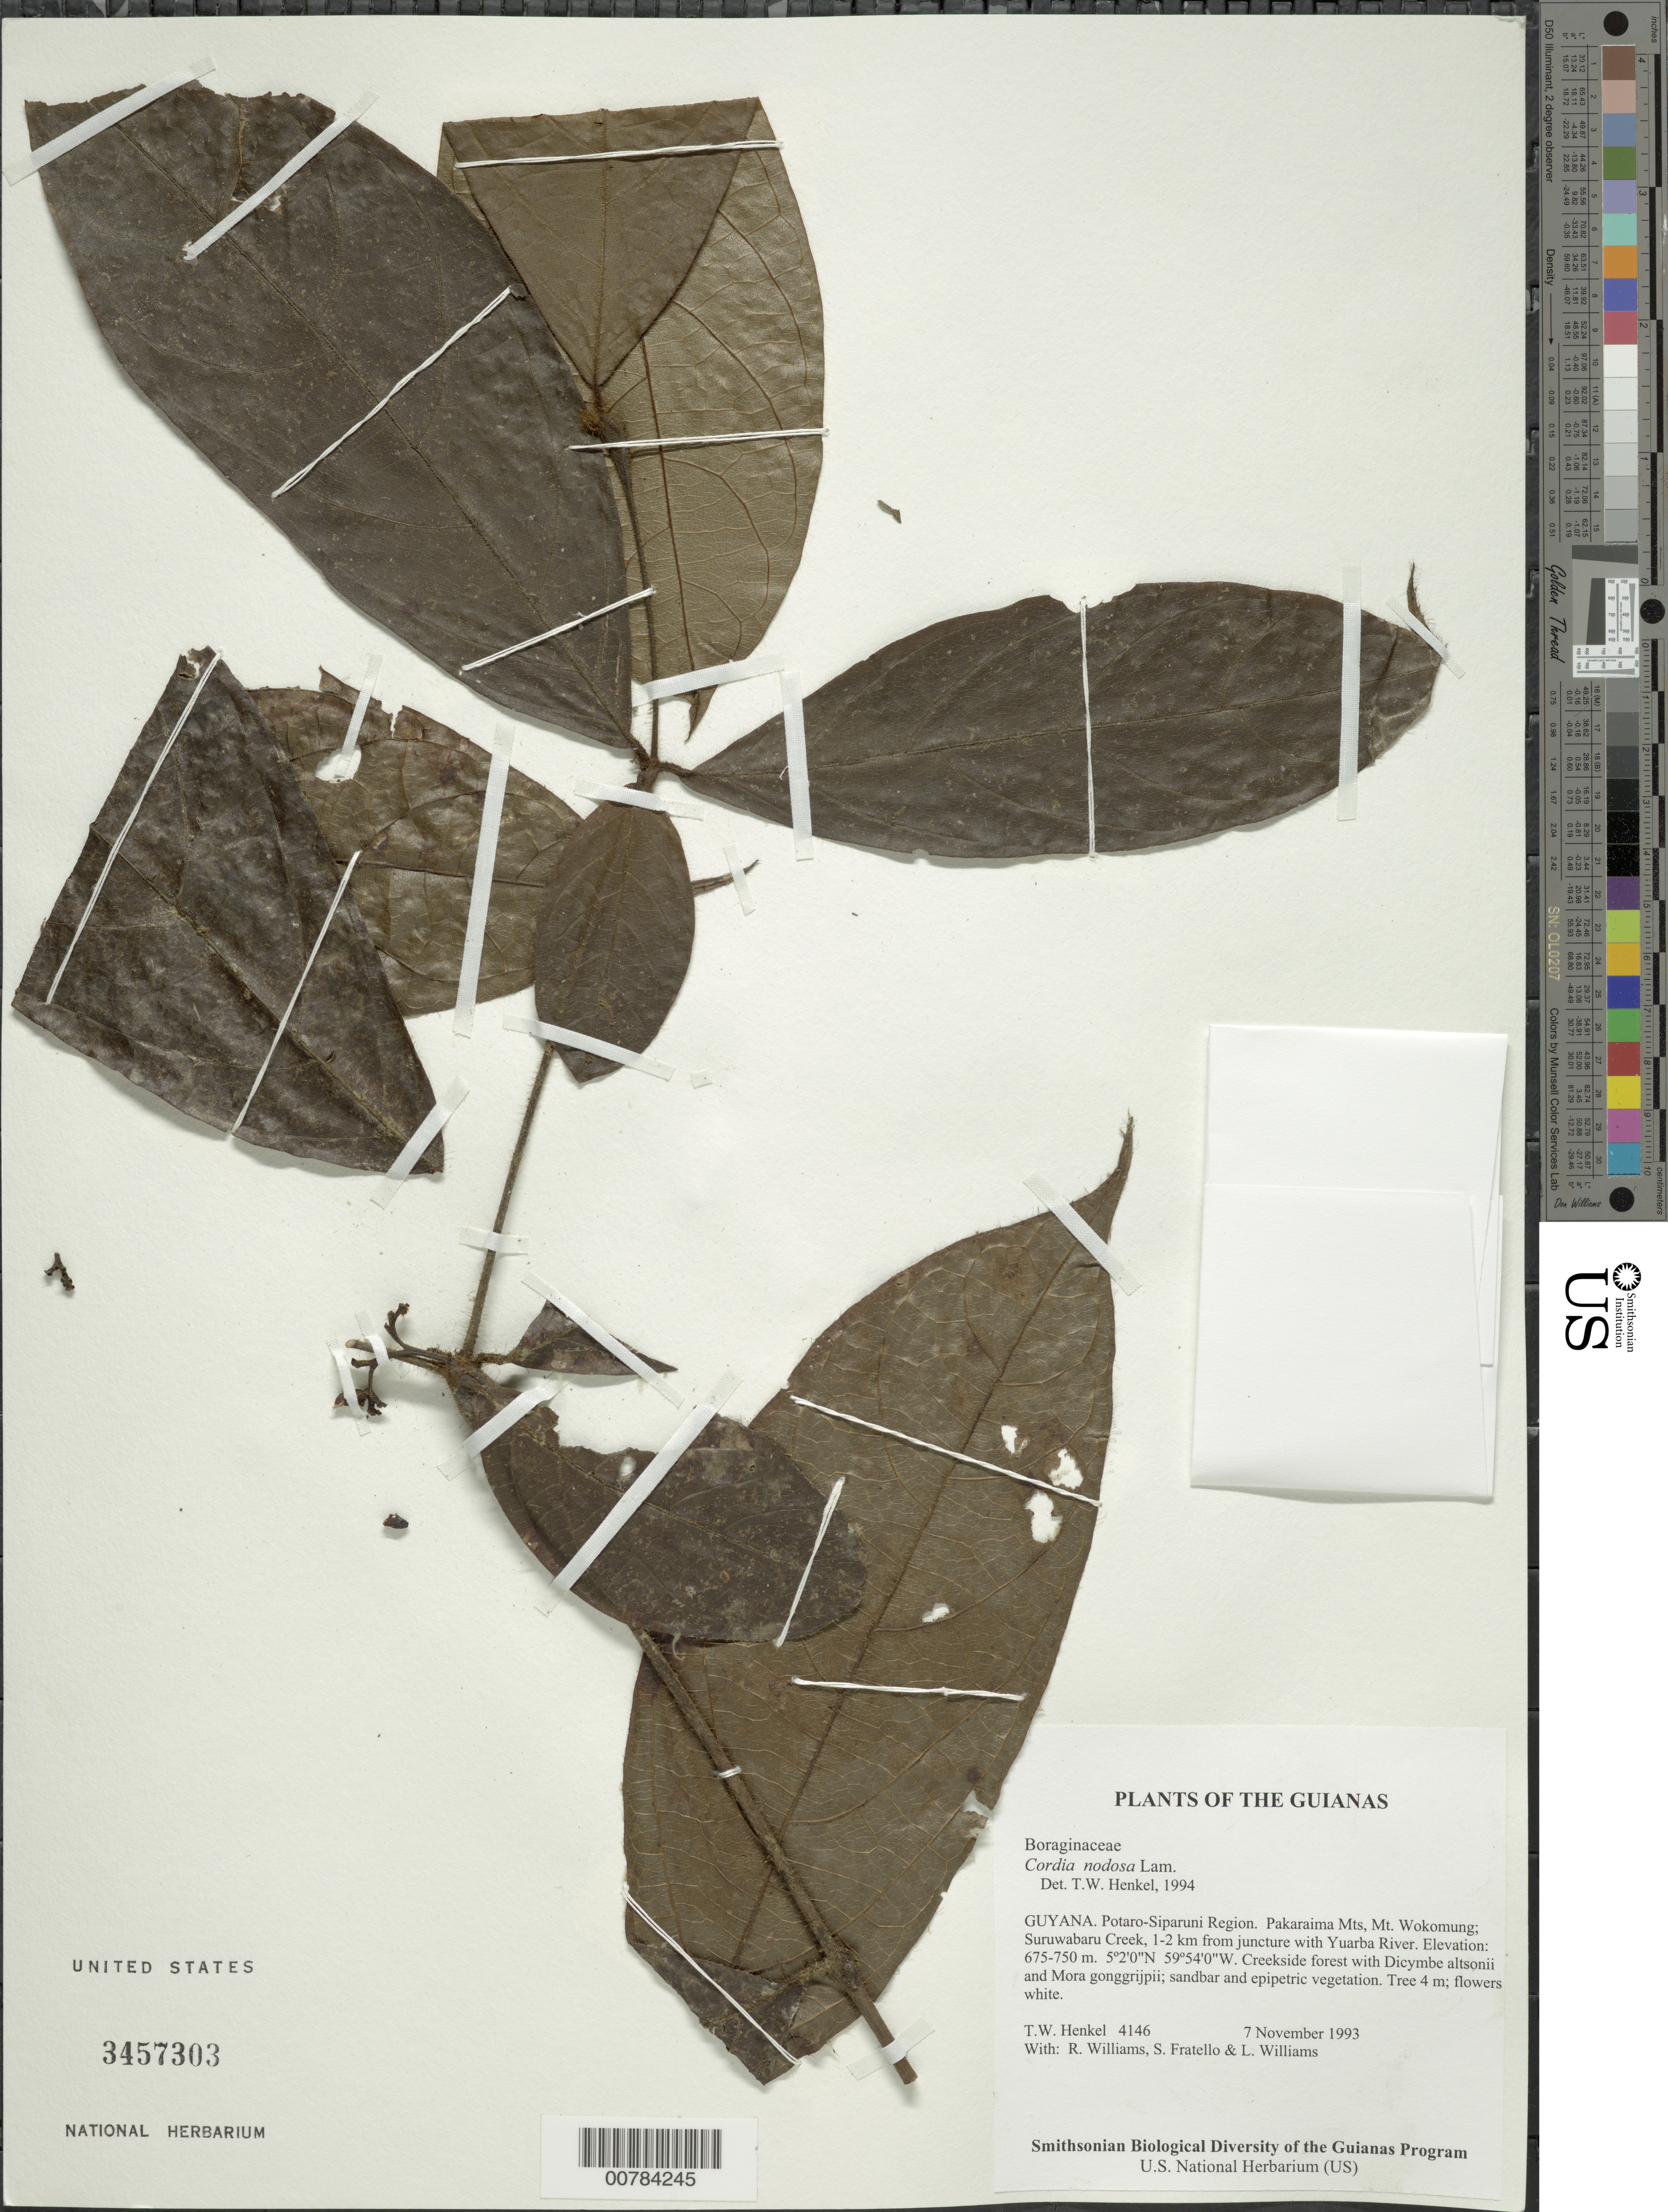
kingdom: Plantae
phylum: Tracheophyta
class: Magnoliopsida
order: Boraginales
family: Cordiaceae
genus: Cordia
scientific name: Cordia nodosa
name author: Lam.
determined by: Henkel, T. W.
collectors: T. Henkel, R. Williams, S. Fratello & L. Williams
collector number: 4146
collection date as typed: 7 November 1993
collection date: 1993-11-07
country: Guyana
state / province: Potaro-Siparuni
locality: Pakaraima Mts, Mt. Wokomung; Suruwabaru Creek, 1-2 km from juncture with Yuarba River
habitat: Creekside forest with Dicymbe altsonii and Mora gonggrijpii; sandbar and epipetric vegetation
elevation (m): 675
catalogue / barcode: US 3457303